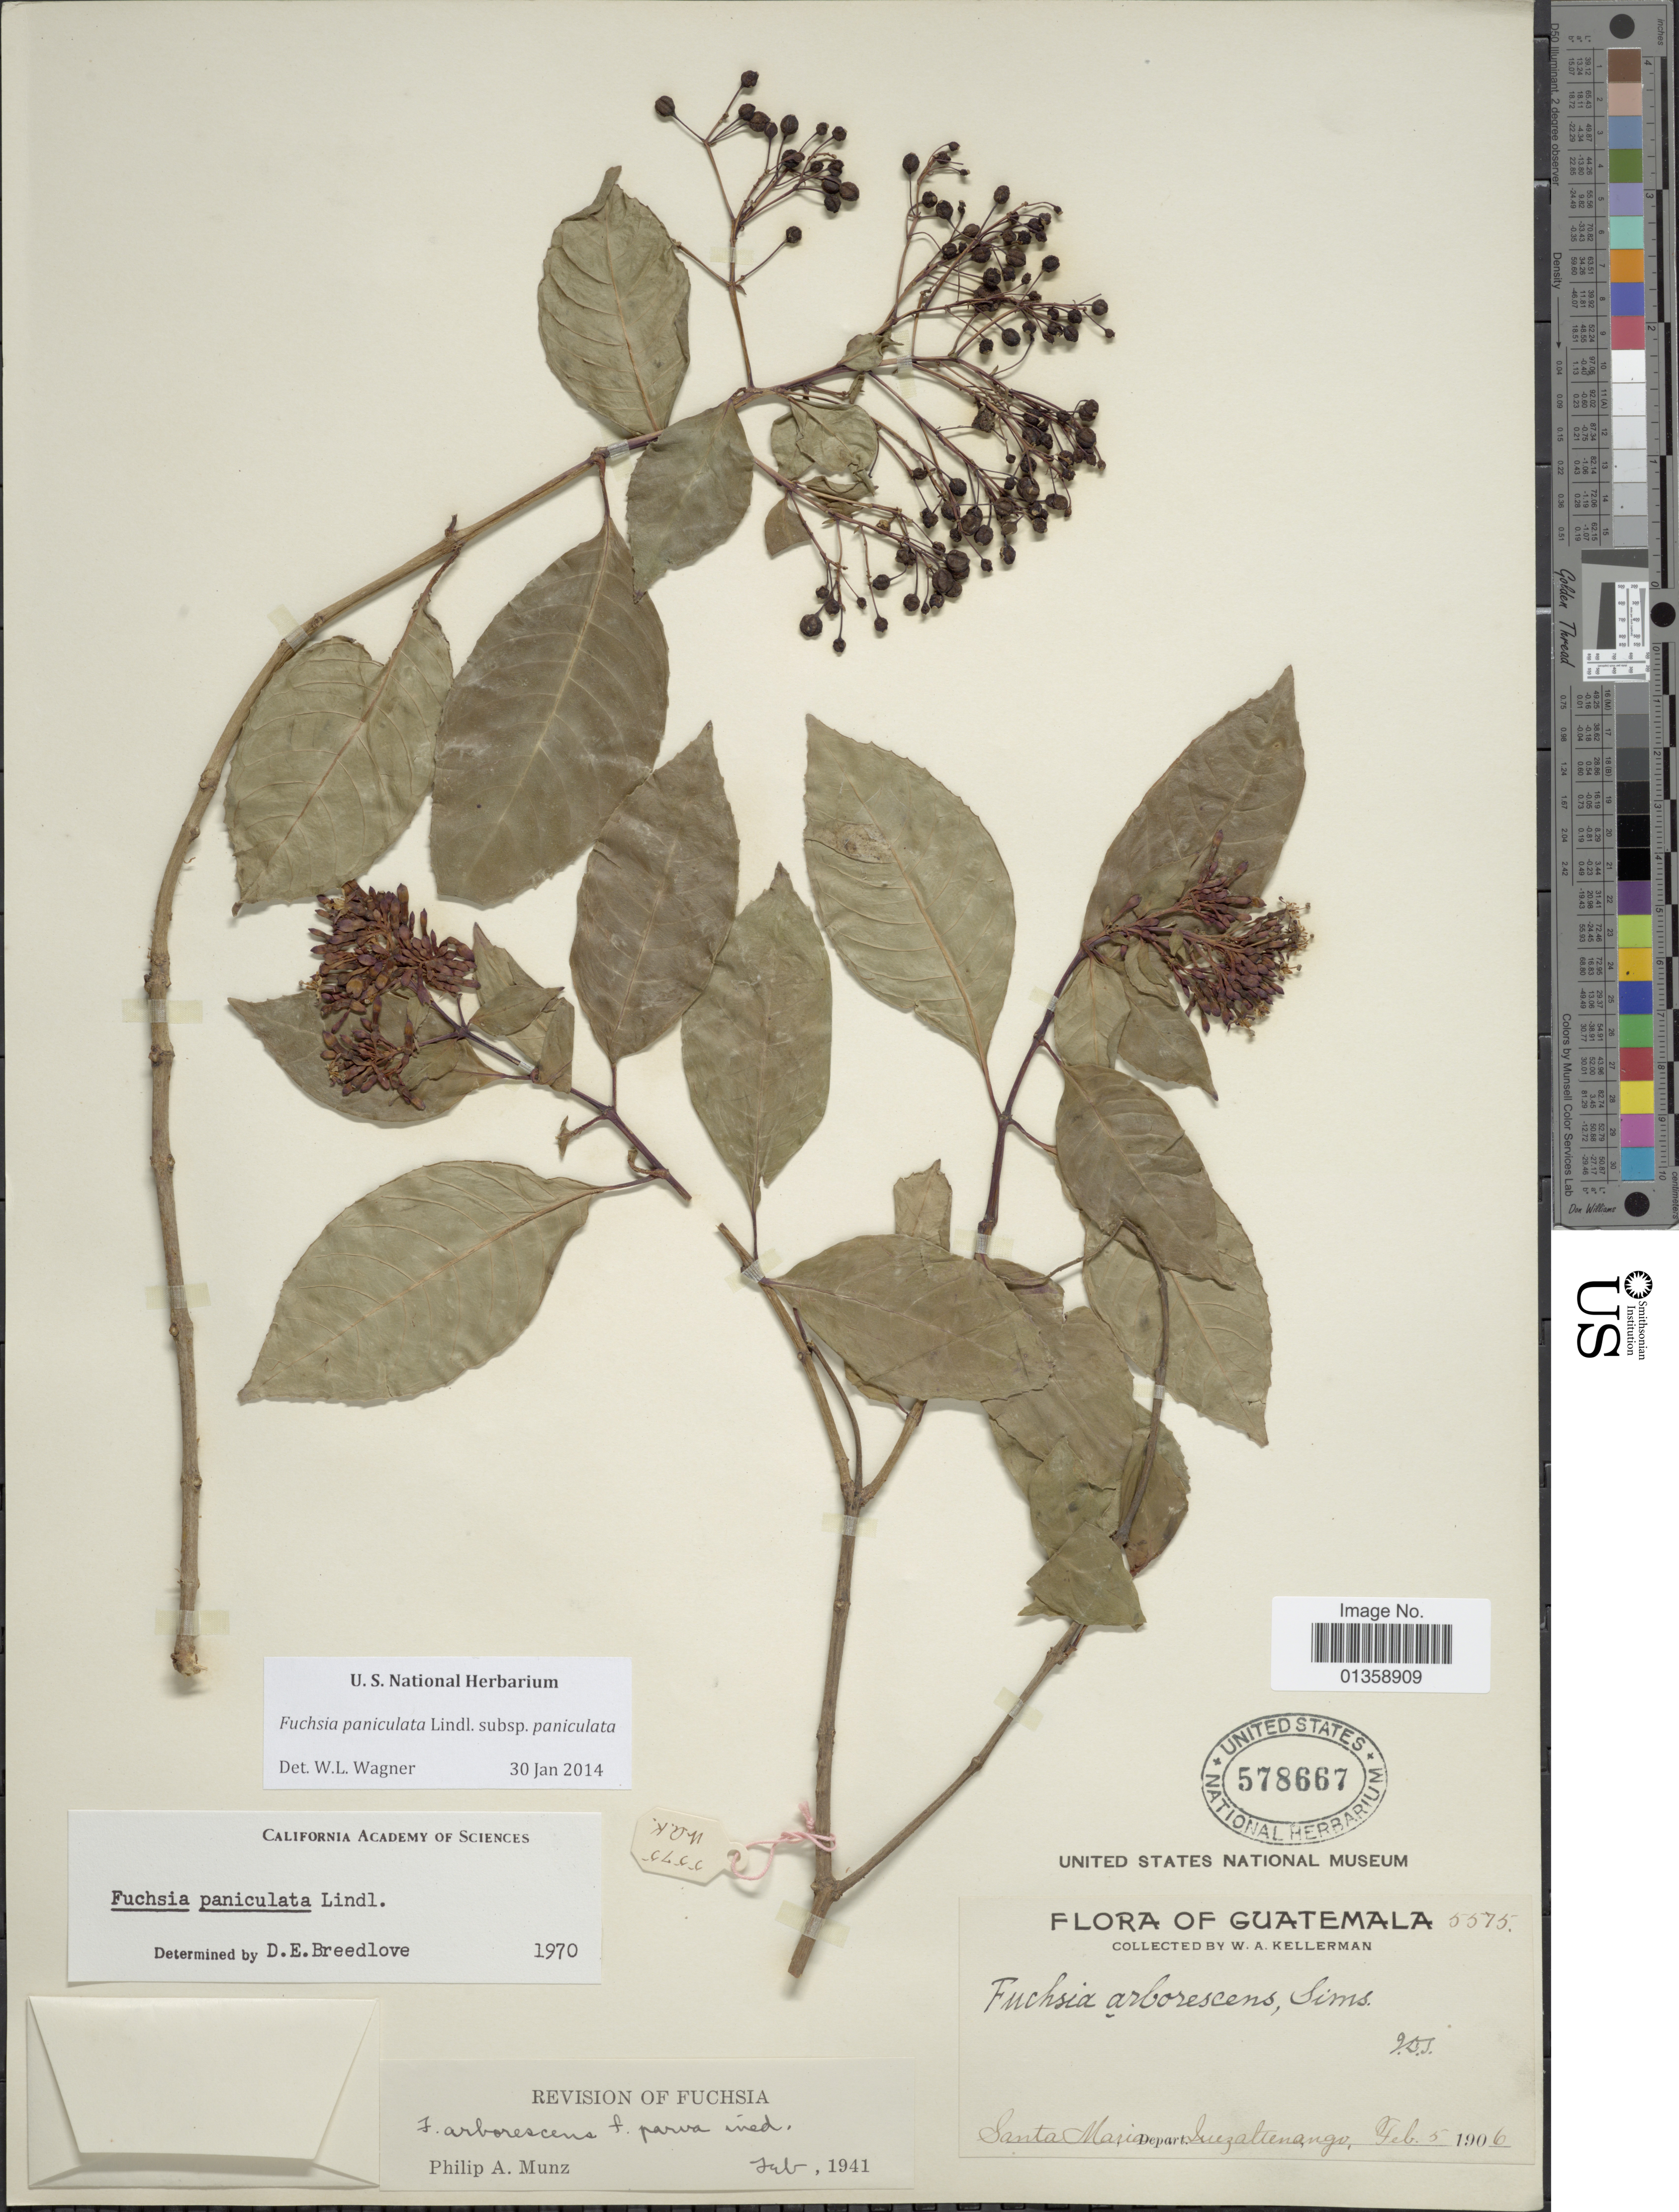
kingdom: Plantae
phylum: Tracheophyta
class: Magnoliopsida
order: Myrtales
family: Onagraceae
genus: Fuchsia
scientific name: Fuchsia paniculata subsp. paniculata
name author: Lindl.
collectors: W. Kellerman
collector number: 5575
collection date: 1906-02-05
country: Guatemala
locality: Santa Maria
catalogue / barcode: US 578667